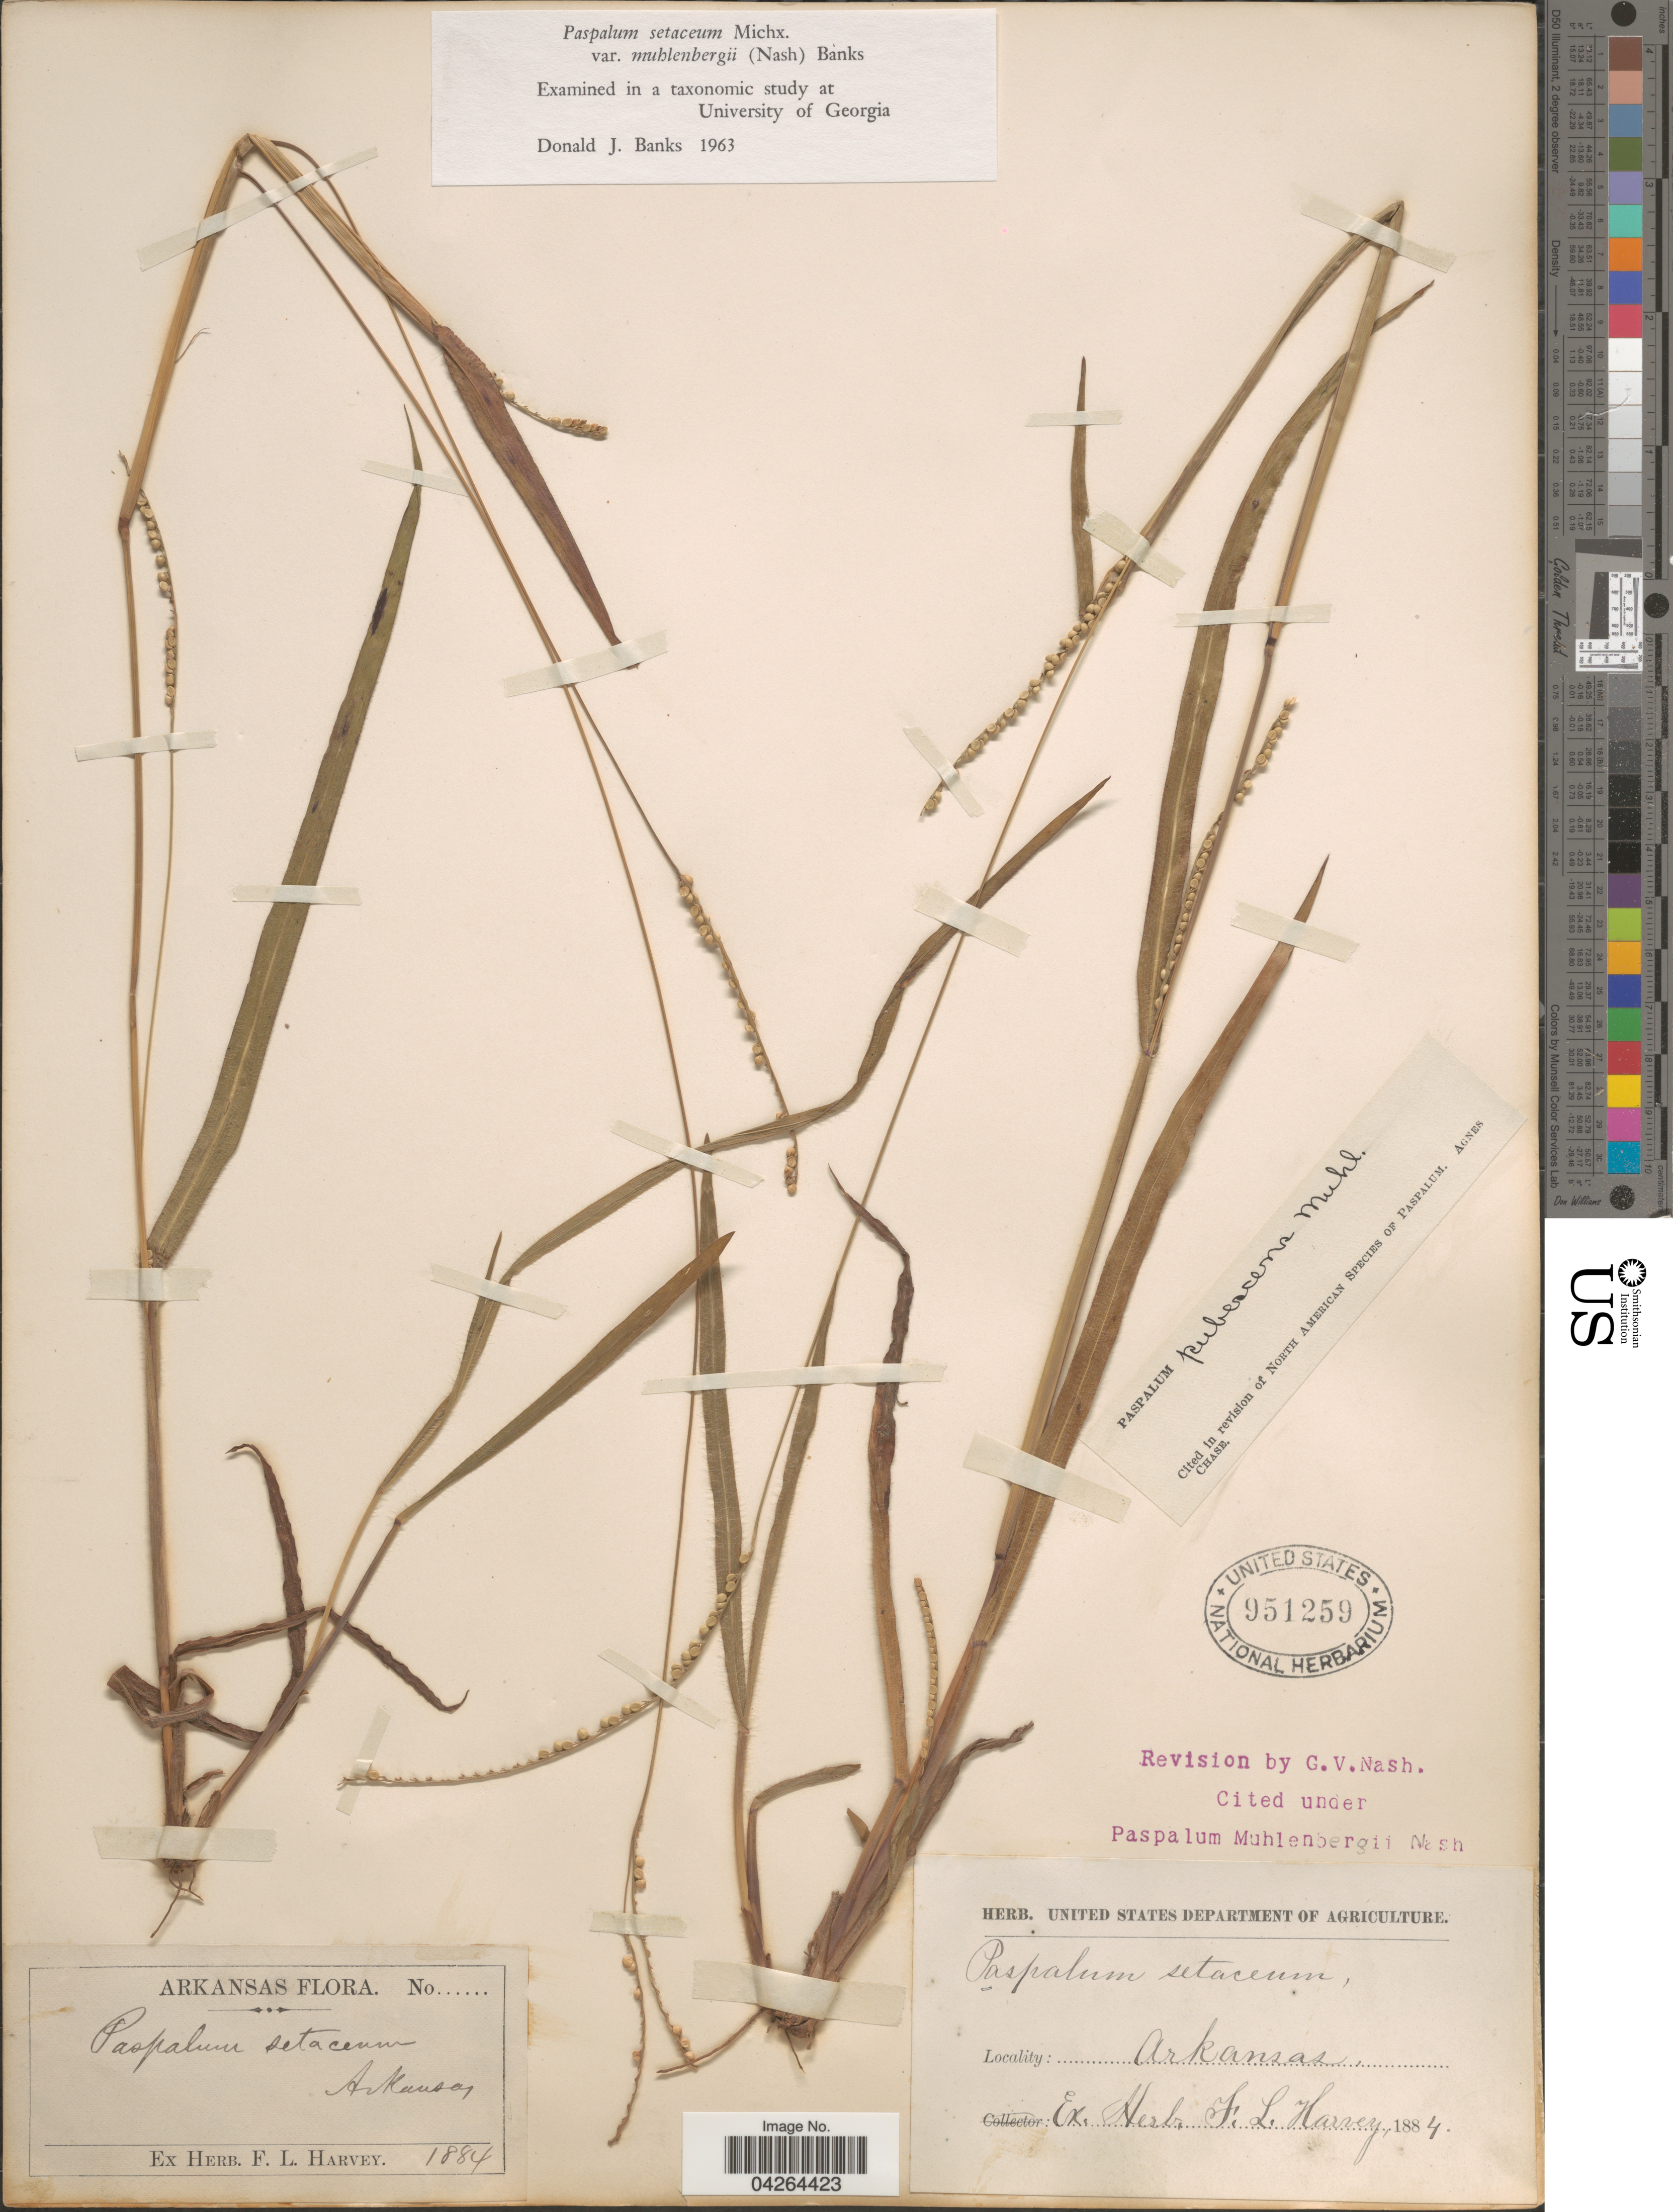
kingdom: Plantae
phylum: Tracheophyta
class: Liliopsida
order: Poales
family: Poaceae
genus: Paspalum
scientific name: Paspalum setaceum var. muhlenbergii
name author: (Nash) D.J. Banks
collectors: ex herb. F. L. Harvey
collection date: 1884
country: United States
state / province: Arkansas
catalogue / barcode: US 951259